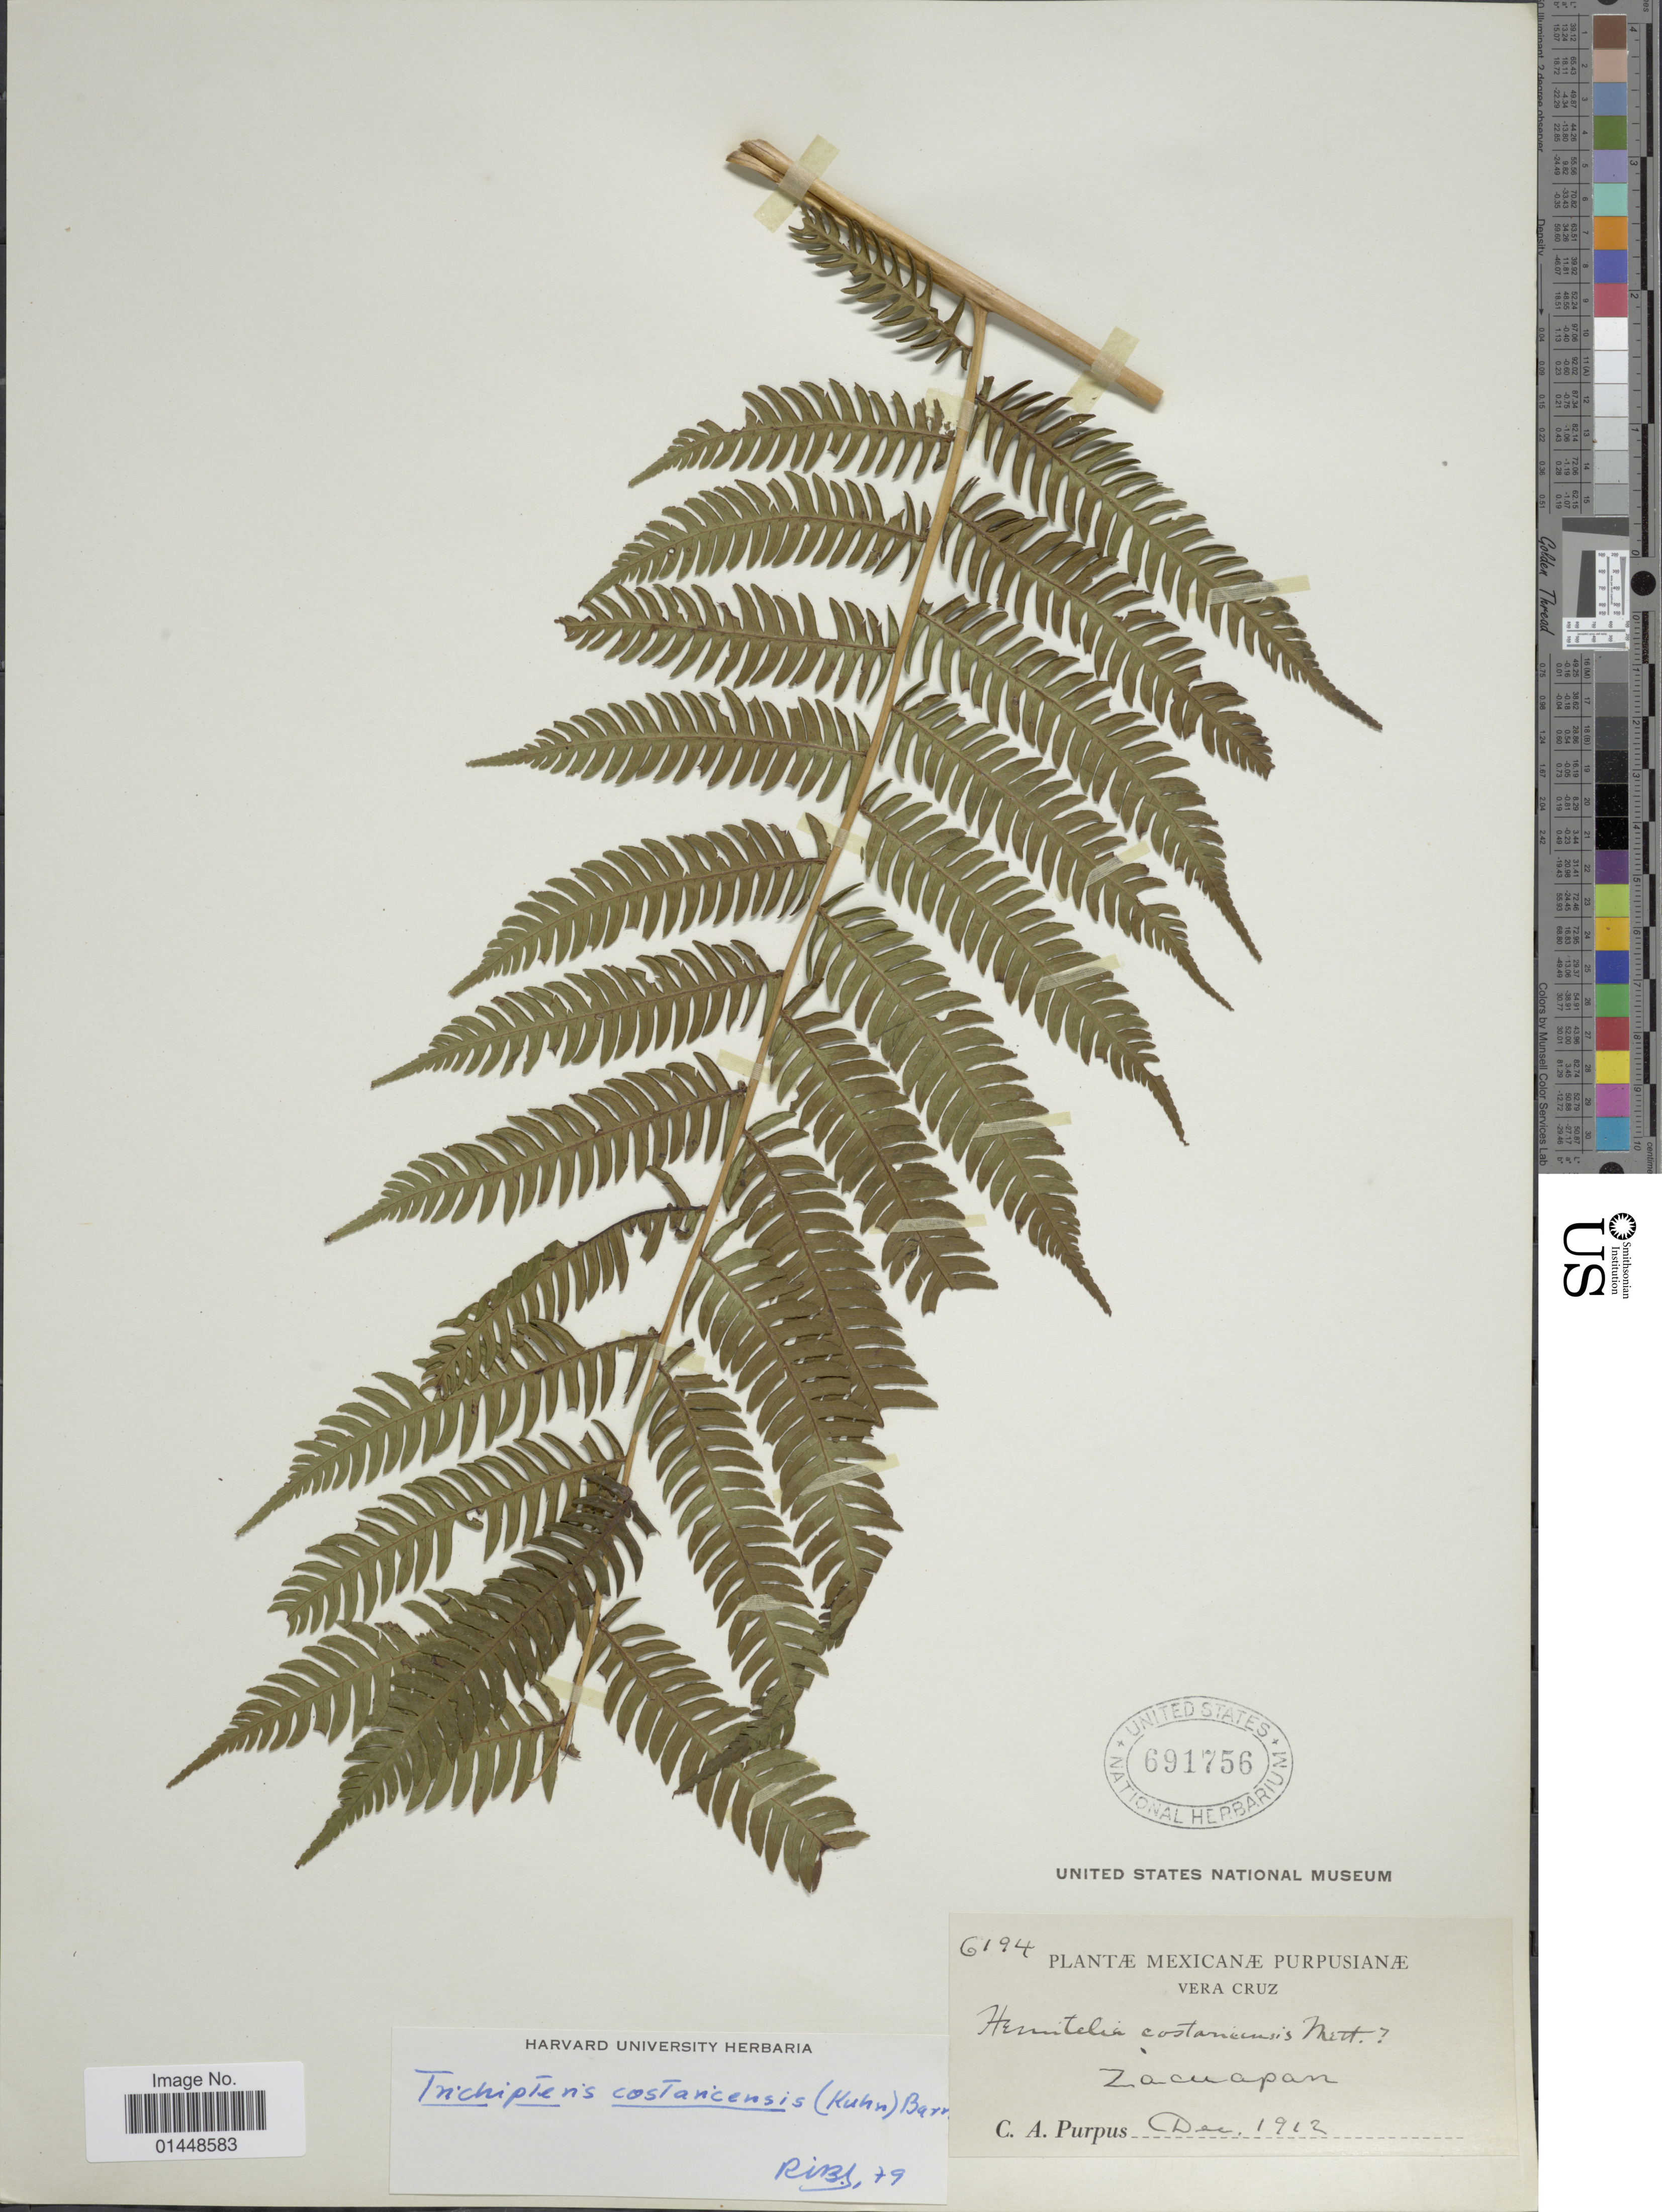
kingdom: Plantae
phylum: Tracheophyta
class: Polypodiopsida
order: Cyatheales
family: Cyatheaceae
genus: Cyathea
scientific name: Cyathea costaricensis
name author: (Kuhn) Domin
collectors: C. A. Purpus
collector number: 6194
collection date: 1912-12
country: Mexico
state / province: Veracruz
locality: Zacuapan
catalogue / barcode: US 691756